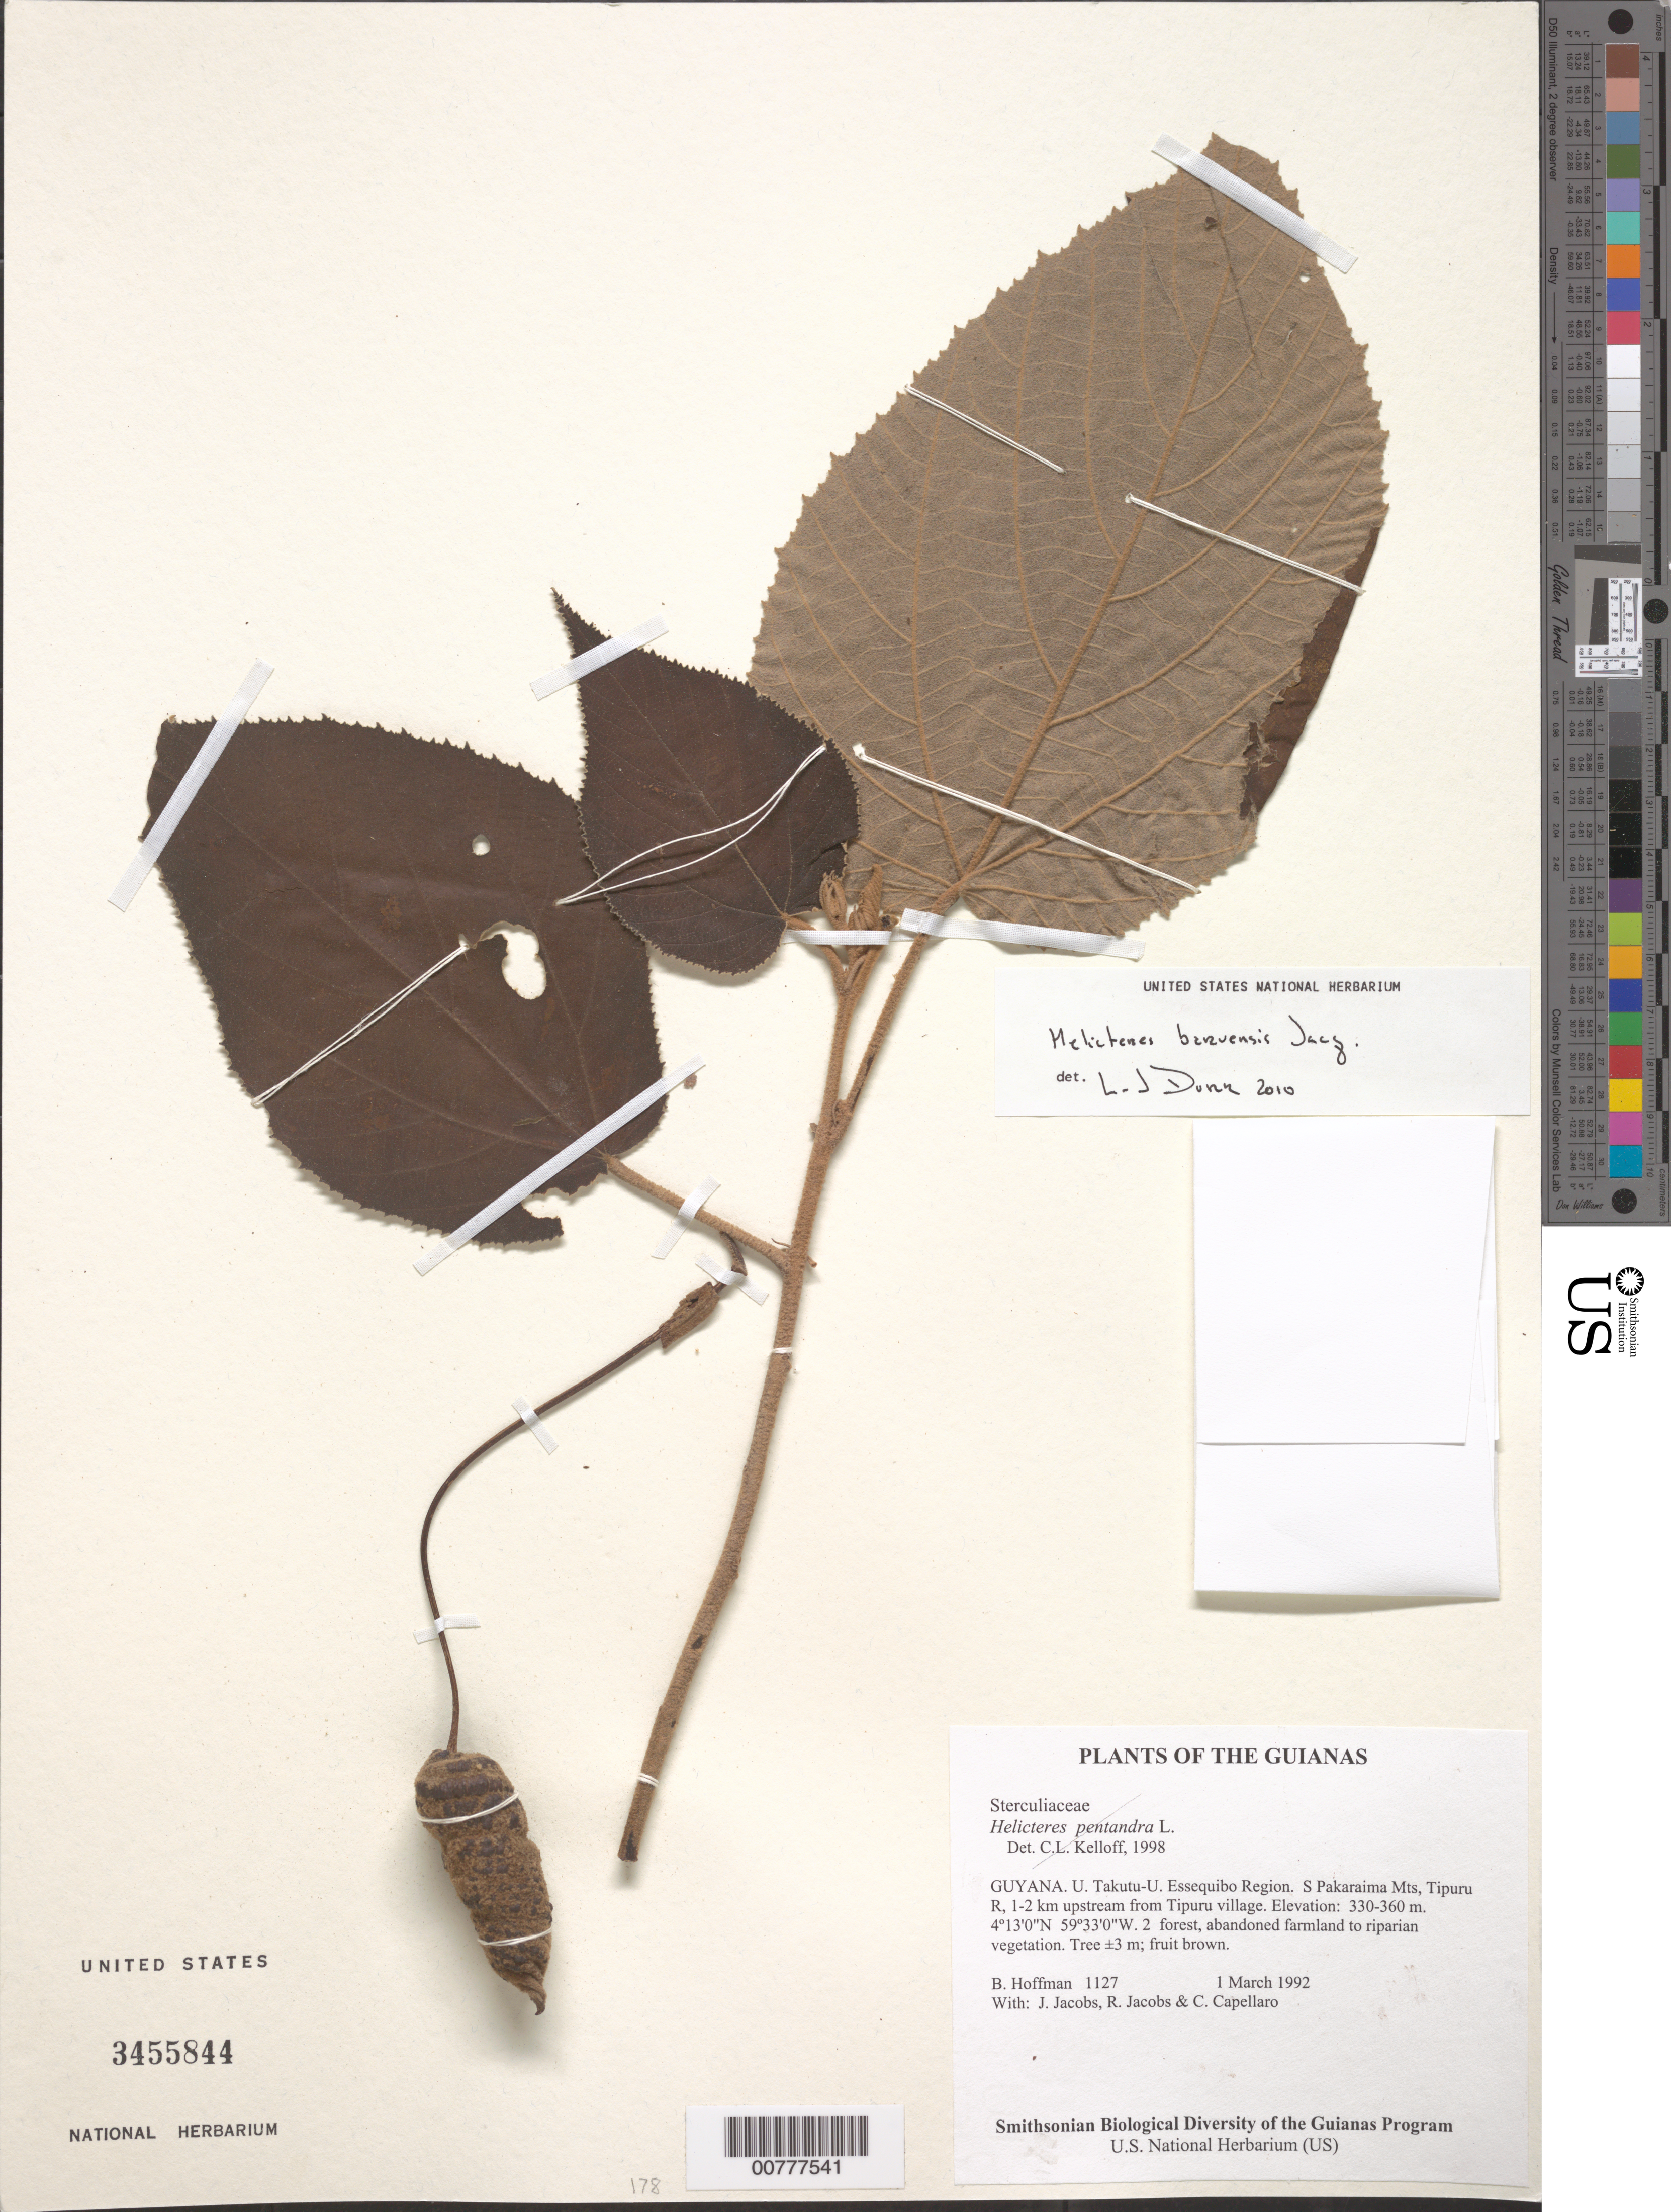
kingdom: Plantae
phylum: Tracheophyta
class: Magnoliopsida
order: Malpighiales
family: Chrysobalanaceae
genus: Exellodendron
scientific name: Exellodendron barbatum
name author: (Ducke) Prance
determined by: Prance, G. T.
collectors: B. Hoffman, J. Jacobs, R. Jacobs & C. Capellaro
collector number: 1128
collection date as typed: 1 March 1992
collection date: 1992-03-01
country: Guyana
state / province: U. Takutu-U. Essequibo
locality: S Pakaraima Mts, Tipuru R., 1-2 km upstream from Tipuru Village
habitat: Secondary forest, abandoned farmland to riparian vegetation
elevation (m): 330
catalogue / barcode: US 3455844-2